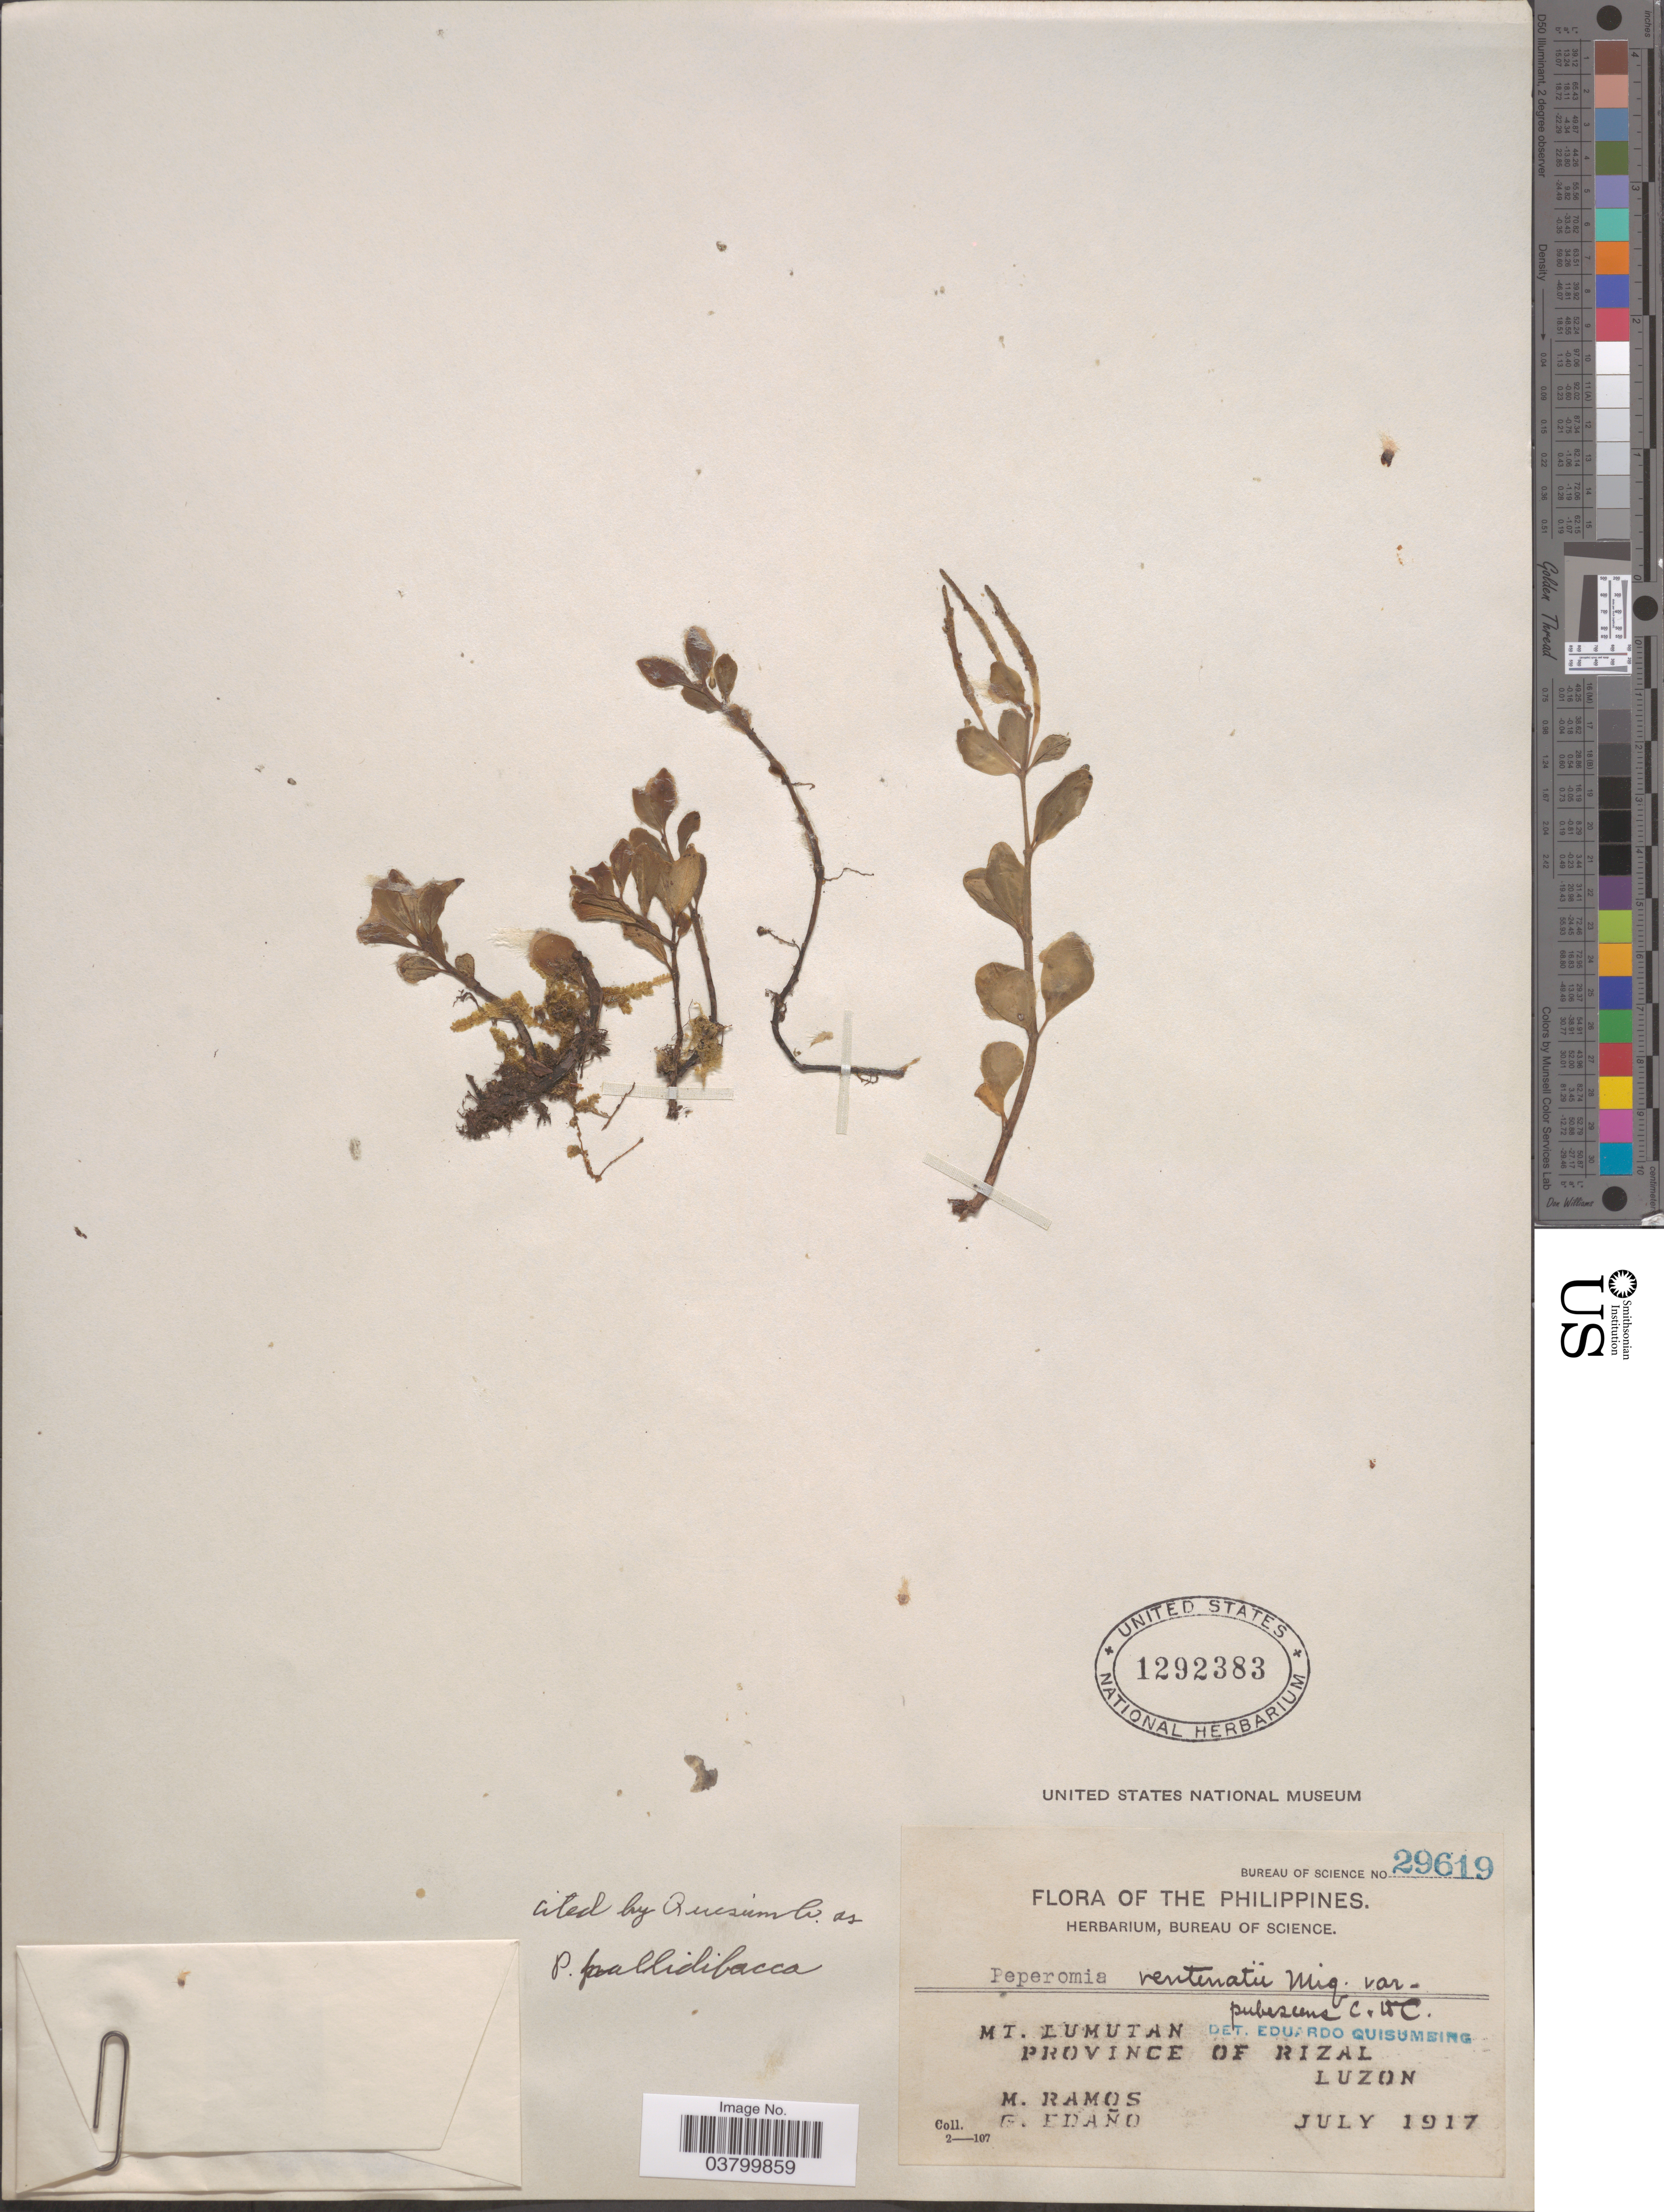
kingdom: Plantae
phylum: Tracheophyta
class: Magnoliopsida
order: Piperales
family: Piperaceae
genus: Peperomia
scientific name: Peperomia pellucida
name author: (L.) Kunth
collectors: M. Ramos & G. Edaño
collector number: Bureau of Science 29619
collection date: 1917-07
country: Philippines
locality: Mt. Lumutan. Province of Rizal. Luzon.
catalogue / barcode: US 1292383